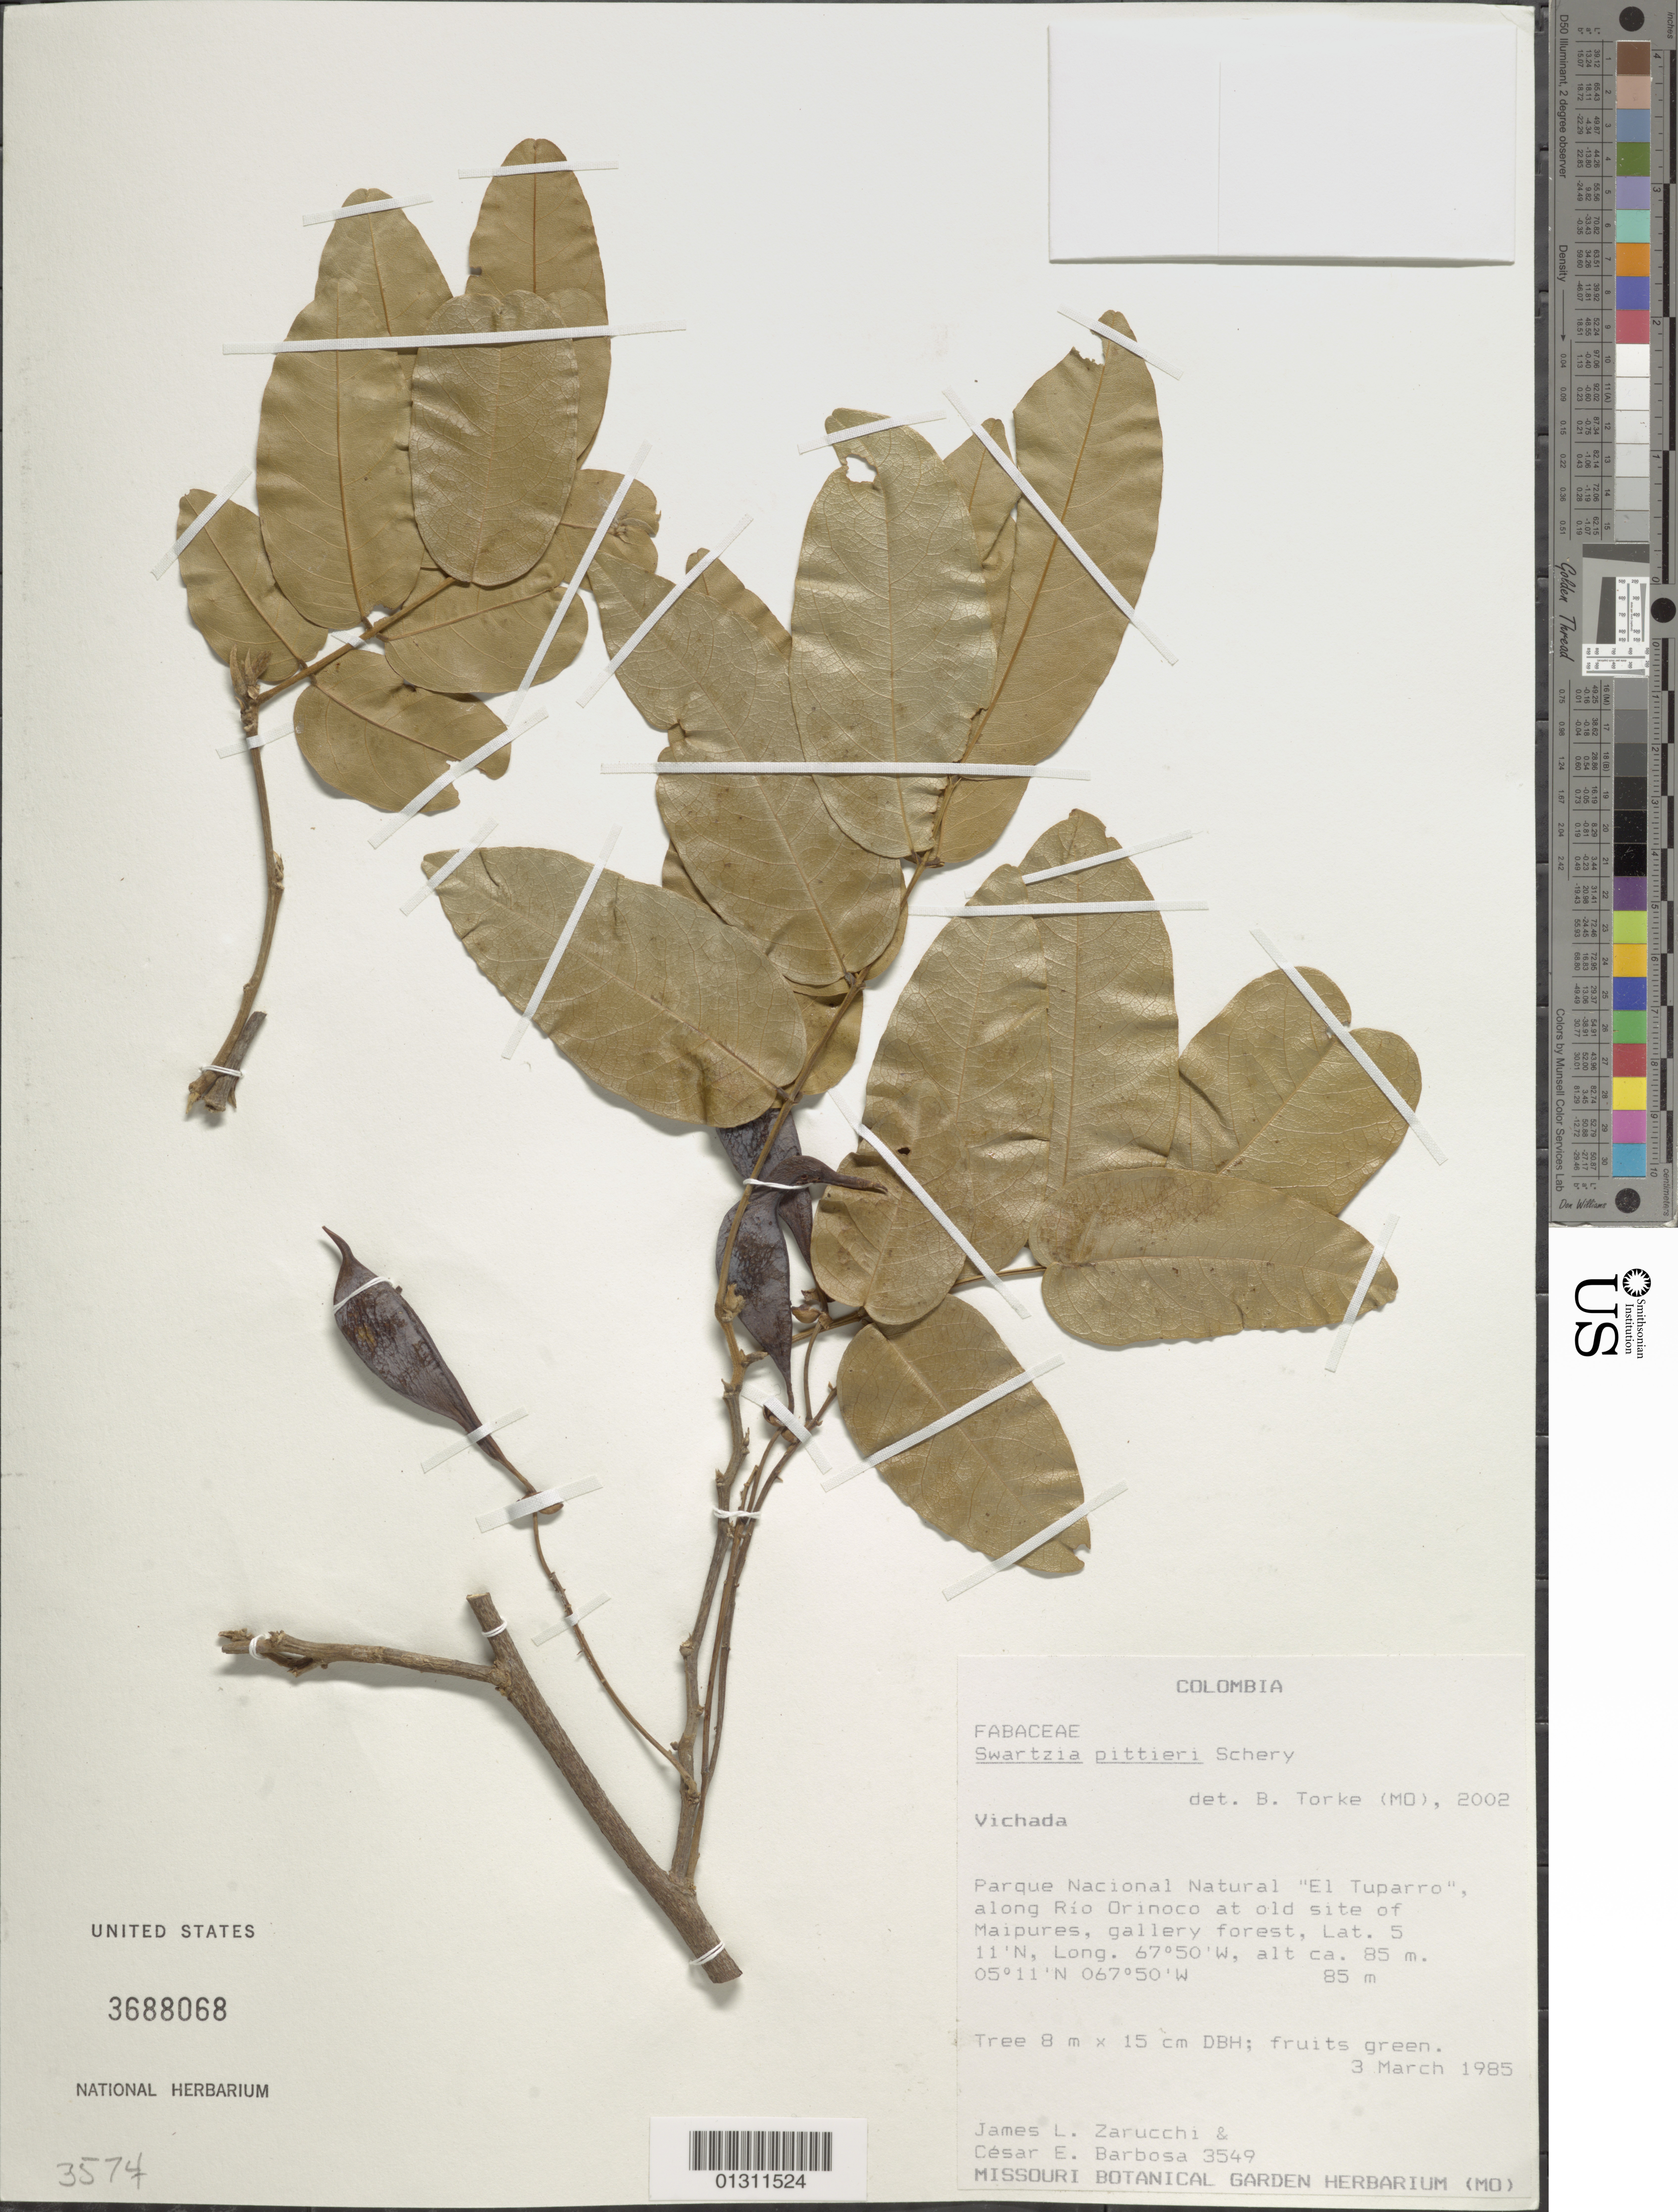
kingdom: Plantae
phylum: Tracheophyta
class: Magnoliopsida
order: Fabales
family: Fabaceae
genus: Swartzia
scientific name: Swartzia pittieri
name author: Schery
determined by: Torke, B. M., (MO)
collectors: J. L. Zarucchi & C. Barbosa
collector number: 3549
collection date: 1985-03-03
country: Colombia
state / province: Vichada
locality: Parque Nacional Natural "El Tuparro" along Rio Orinoco at old site of Maipures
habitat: gallery forest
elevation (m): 85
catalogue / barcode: US 3688068